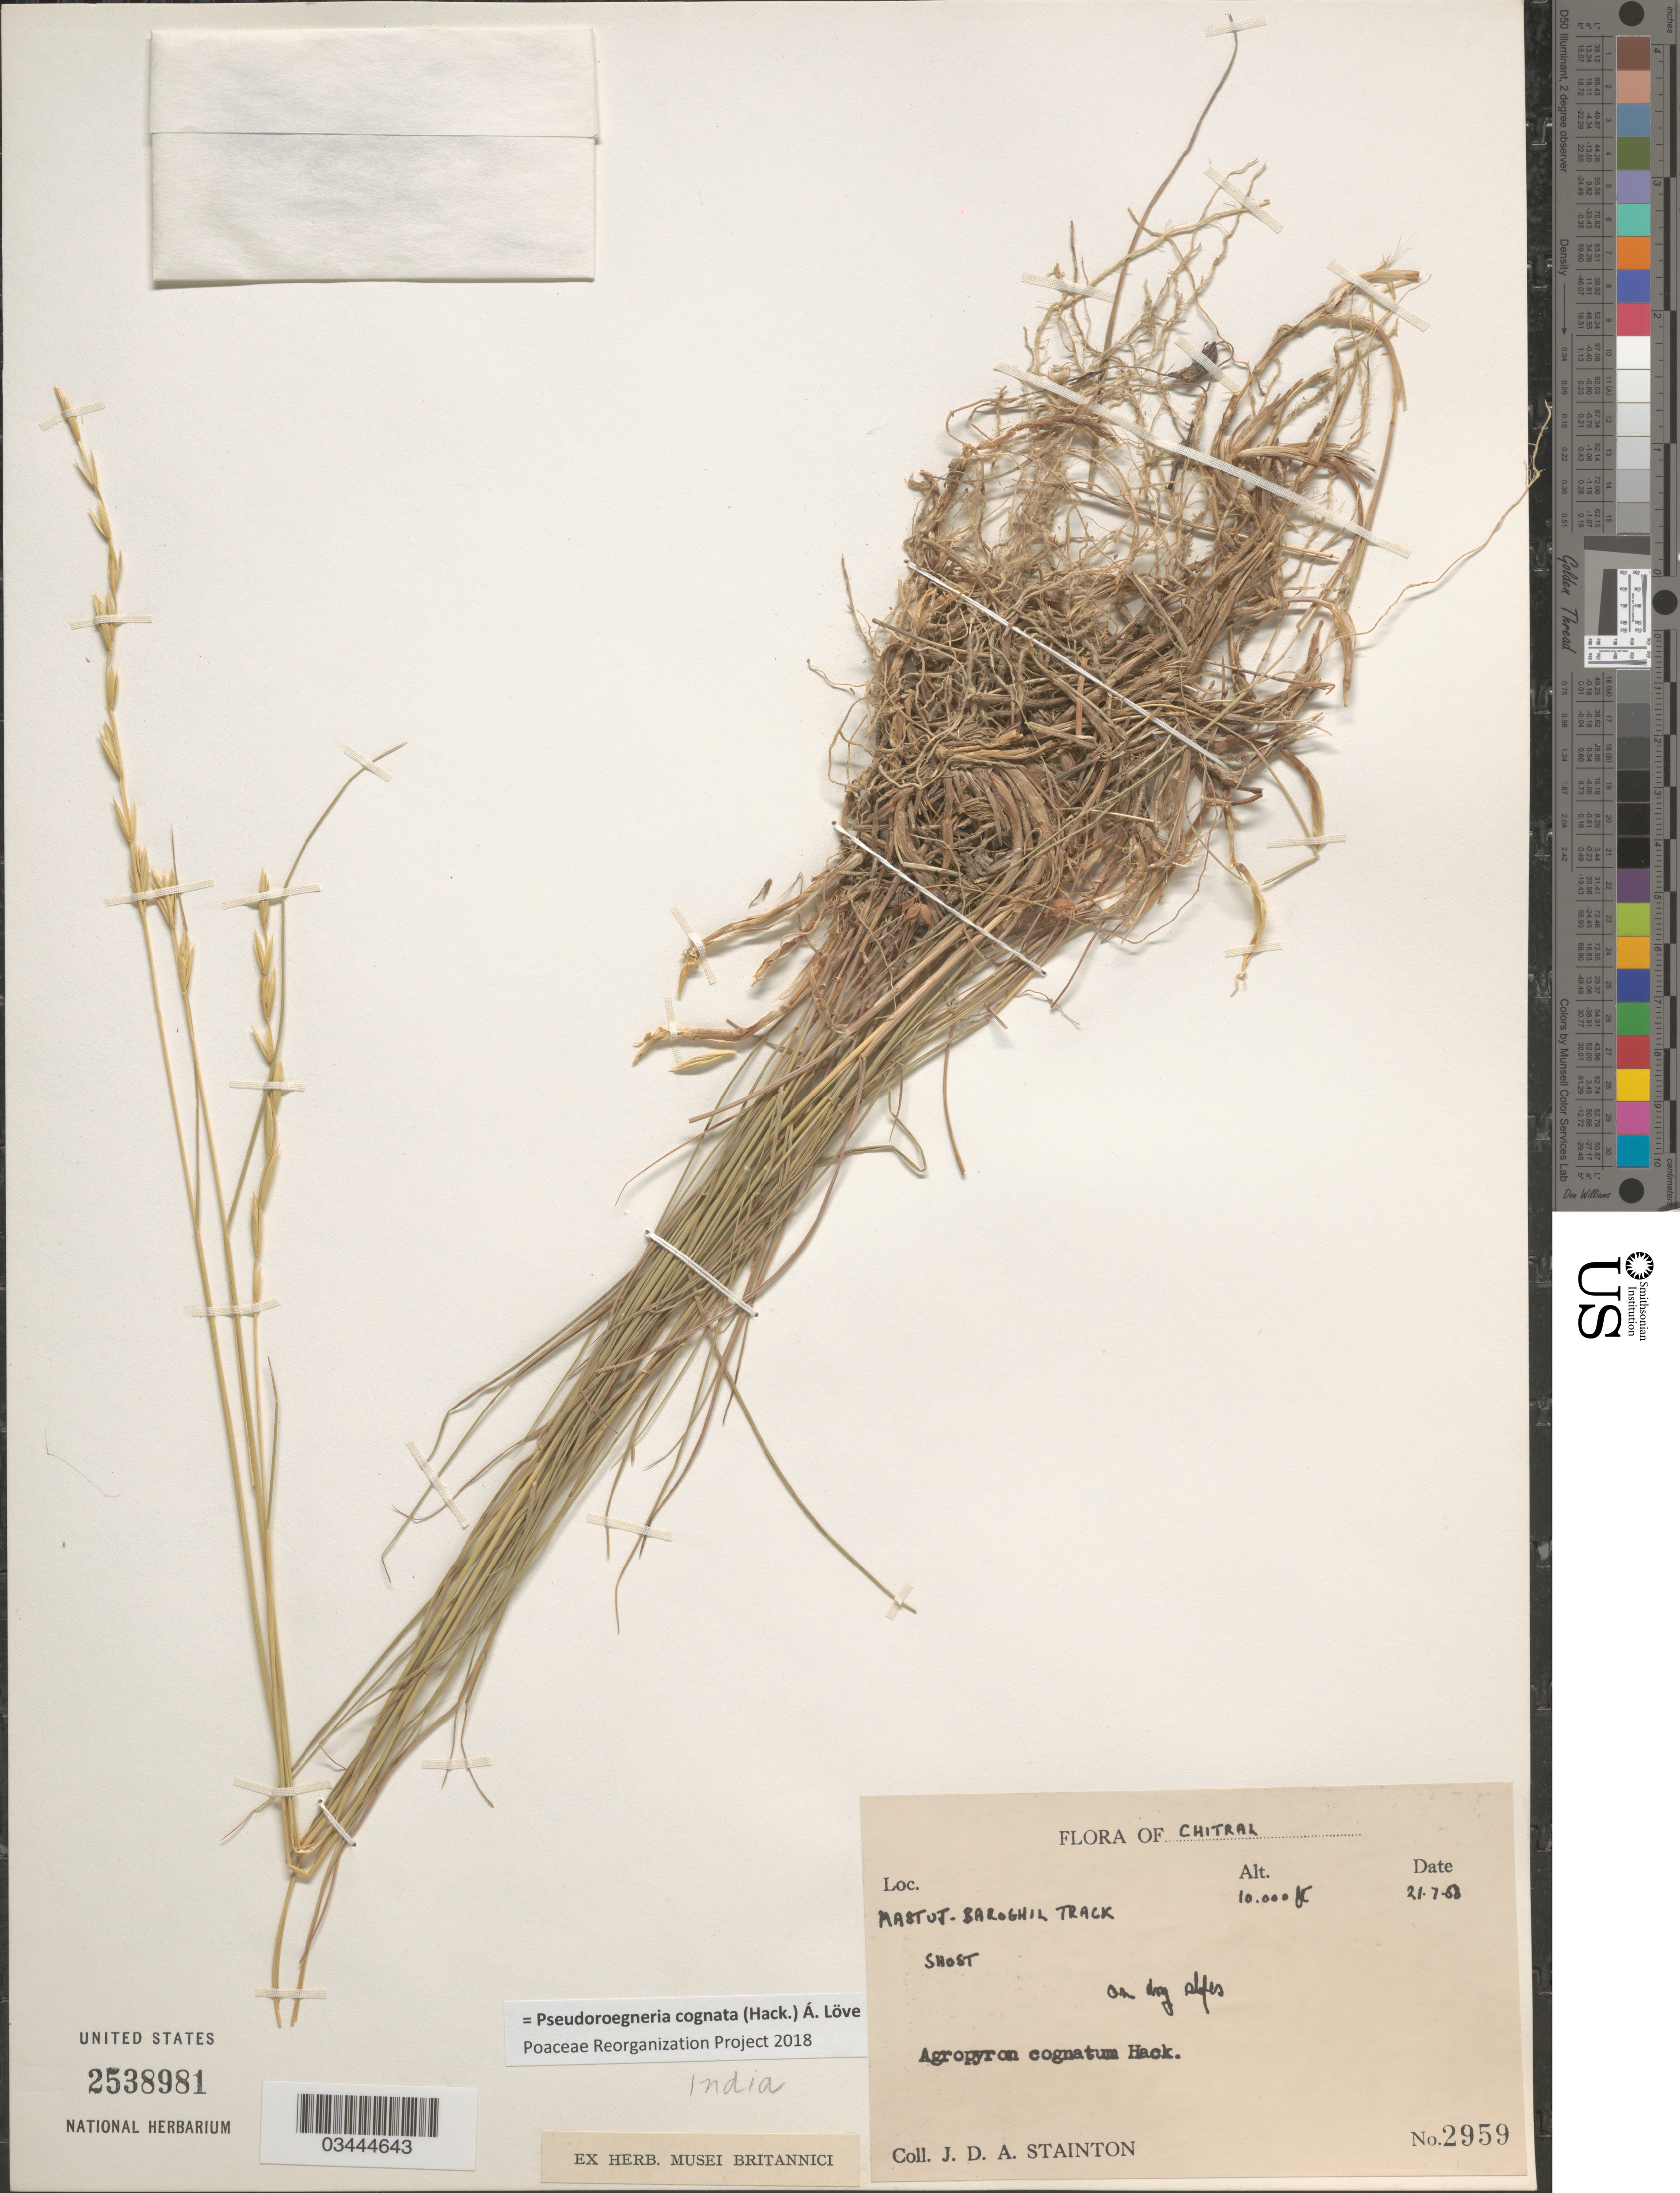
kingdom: Plantae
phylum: Tracheophyta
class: Liliopsida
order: Poales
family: Poaceae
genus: Pseudoroegneria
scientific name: Pseudoroegneria cognata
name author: (Hack.) Á. Löve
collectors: J. Stainton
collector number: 2959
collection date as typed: Transcribed d/m/y: 21/7/58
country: Pakistan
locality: Chitral. Mastuj-Baroghil Track. Shost.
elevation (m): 3048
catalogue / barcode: US 2538981